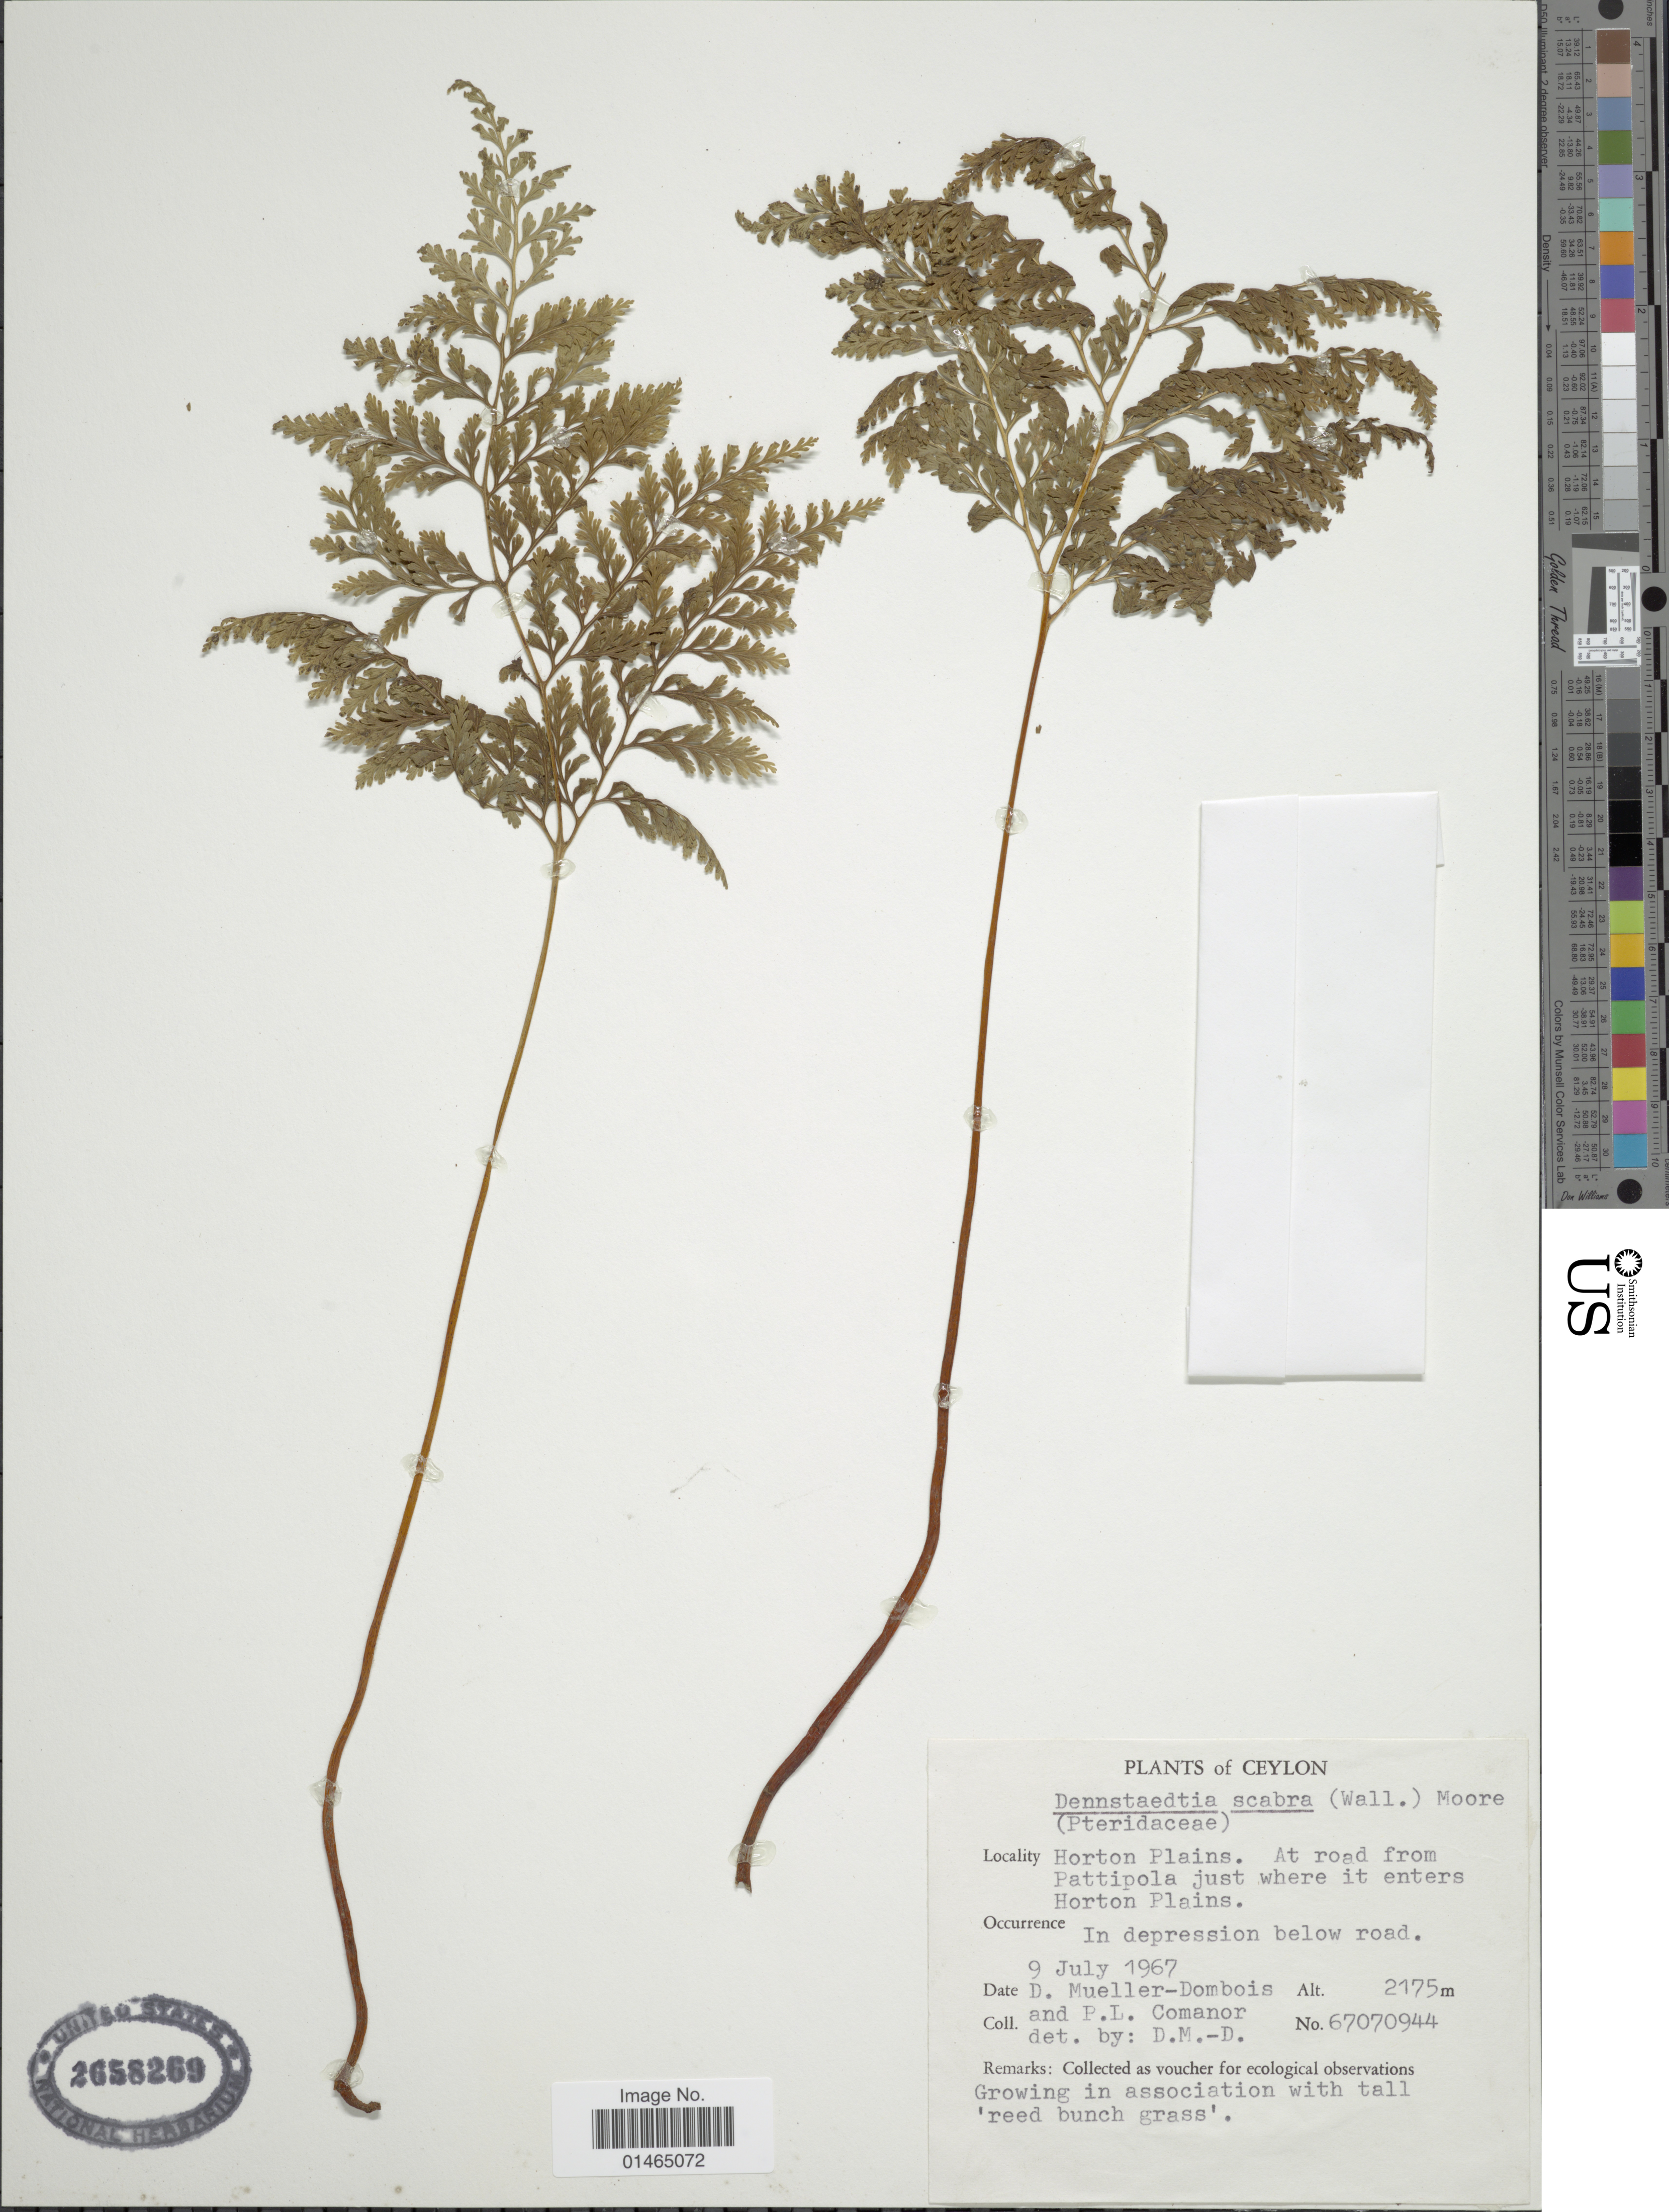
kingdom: Plantae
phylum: Tracheophyta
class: Polypodiopsida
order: Polypodiales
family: Dennstaedtiaceae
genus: Dennstaedtia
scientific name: Dennstaedtia scabra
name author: (Wall. ex Hook.) T. Moore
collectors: D. Mueller-Dombois & P. Comanor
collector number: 67070944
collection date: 1967-07-09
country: Sri Lanka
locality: Ceylon. Horton Plains. At road from Pattipola just where it enters Horton Plains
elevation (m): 2175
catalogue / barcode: US 2658269